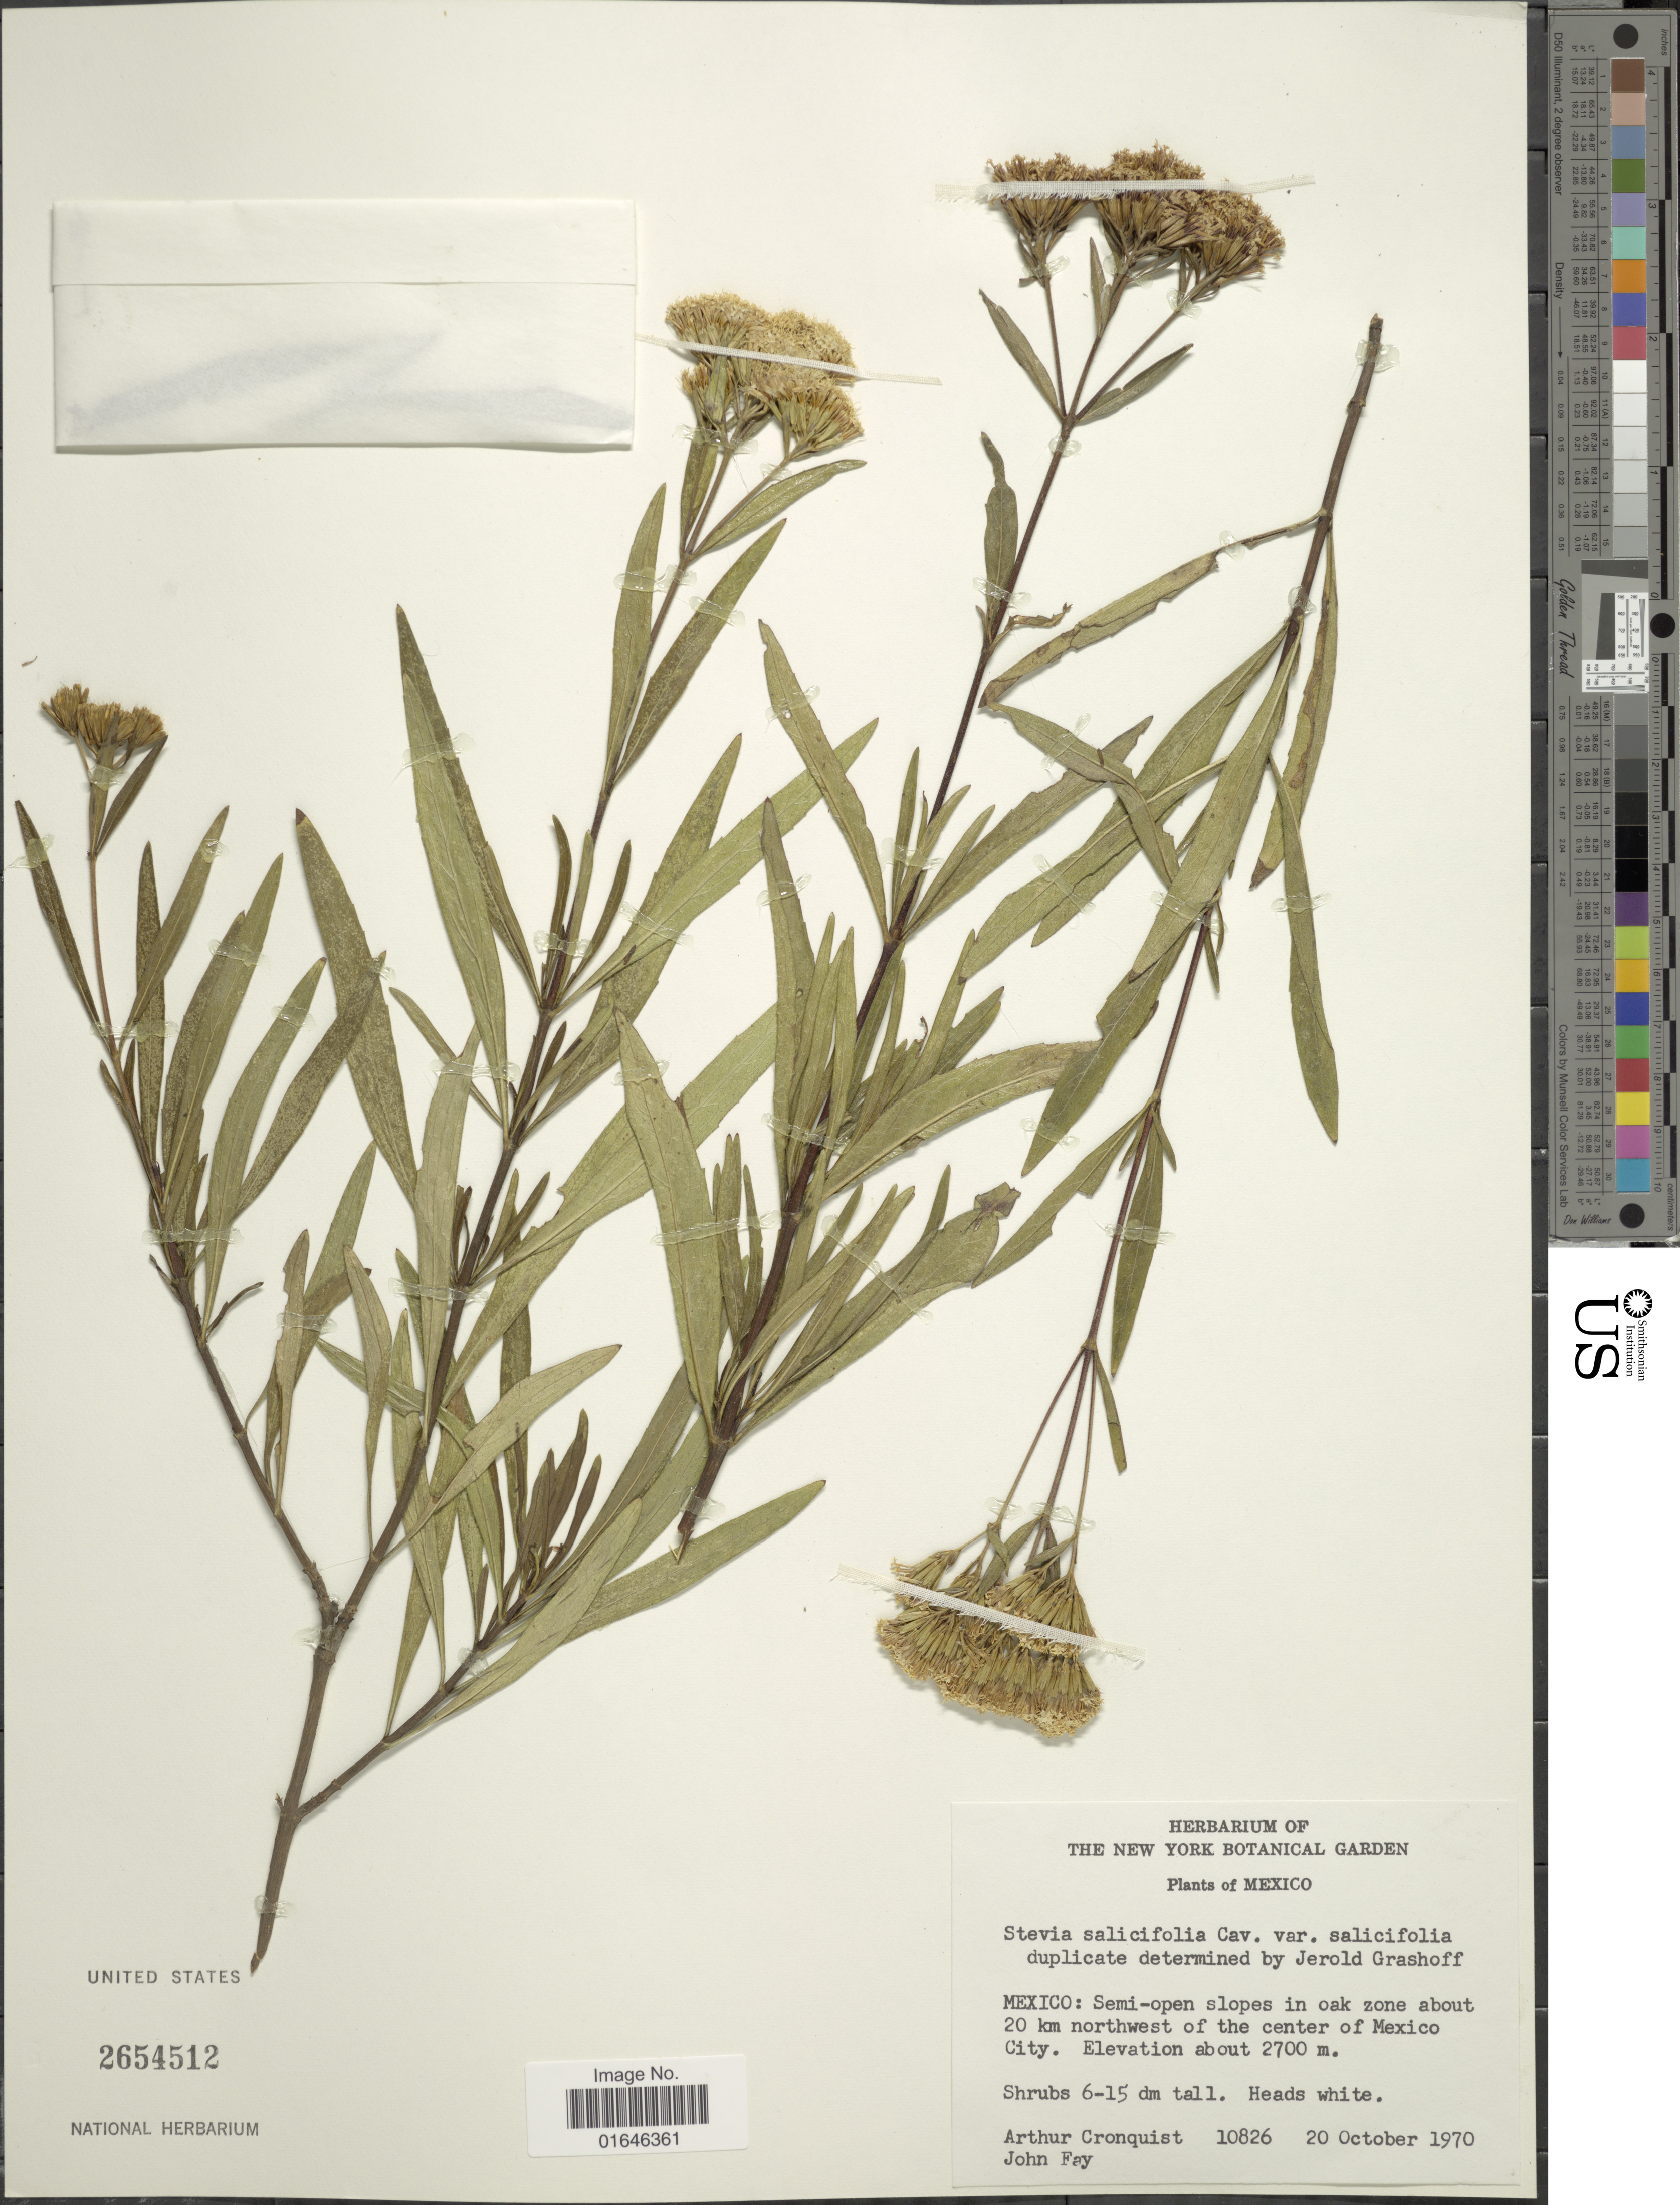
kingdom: Plantae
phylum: Tracheophyta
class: Magnoliopsida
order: Asterales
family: Asteraceae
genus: Stevia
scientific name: Stevia salicifolia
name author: Cav.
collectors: A. J. Cronquist & J. M. Fay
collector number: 10826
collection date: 1970-10-20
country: Mexico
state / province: México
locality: Mexico, Semi - open slopes in oak zone about 20 km northwest of the center of Mexico City.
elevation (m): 2700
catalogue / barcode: US 2654512